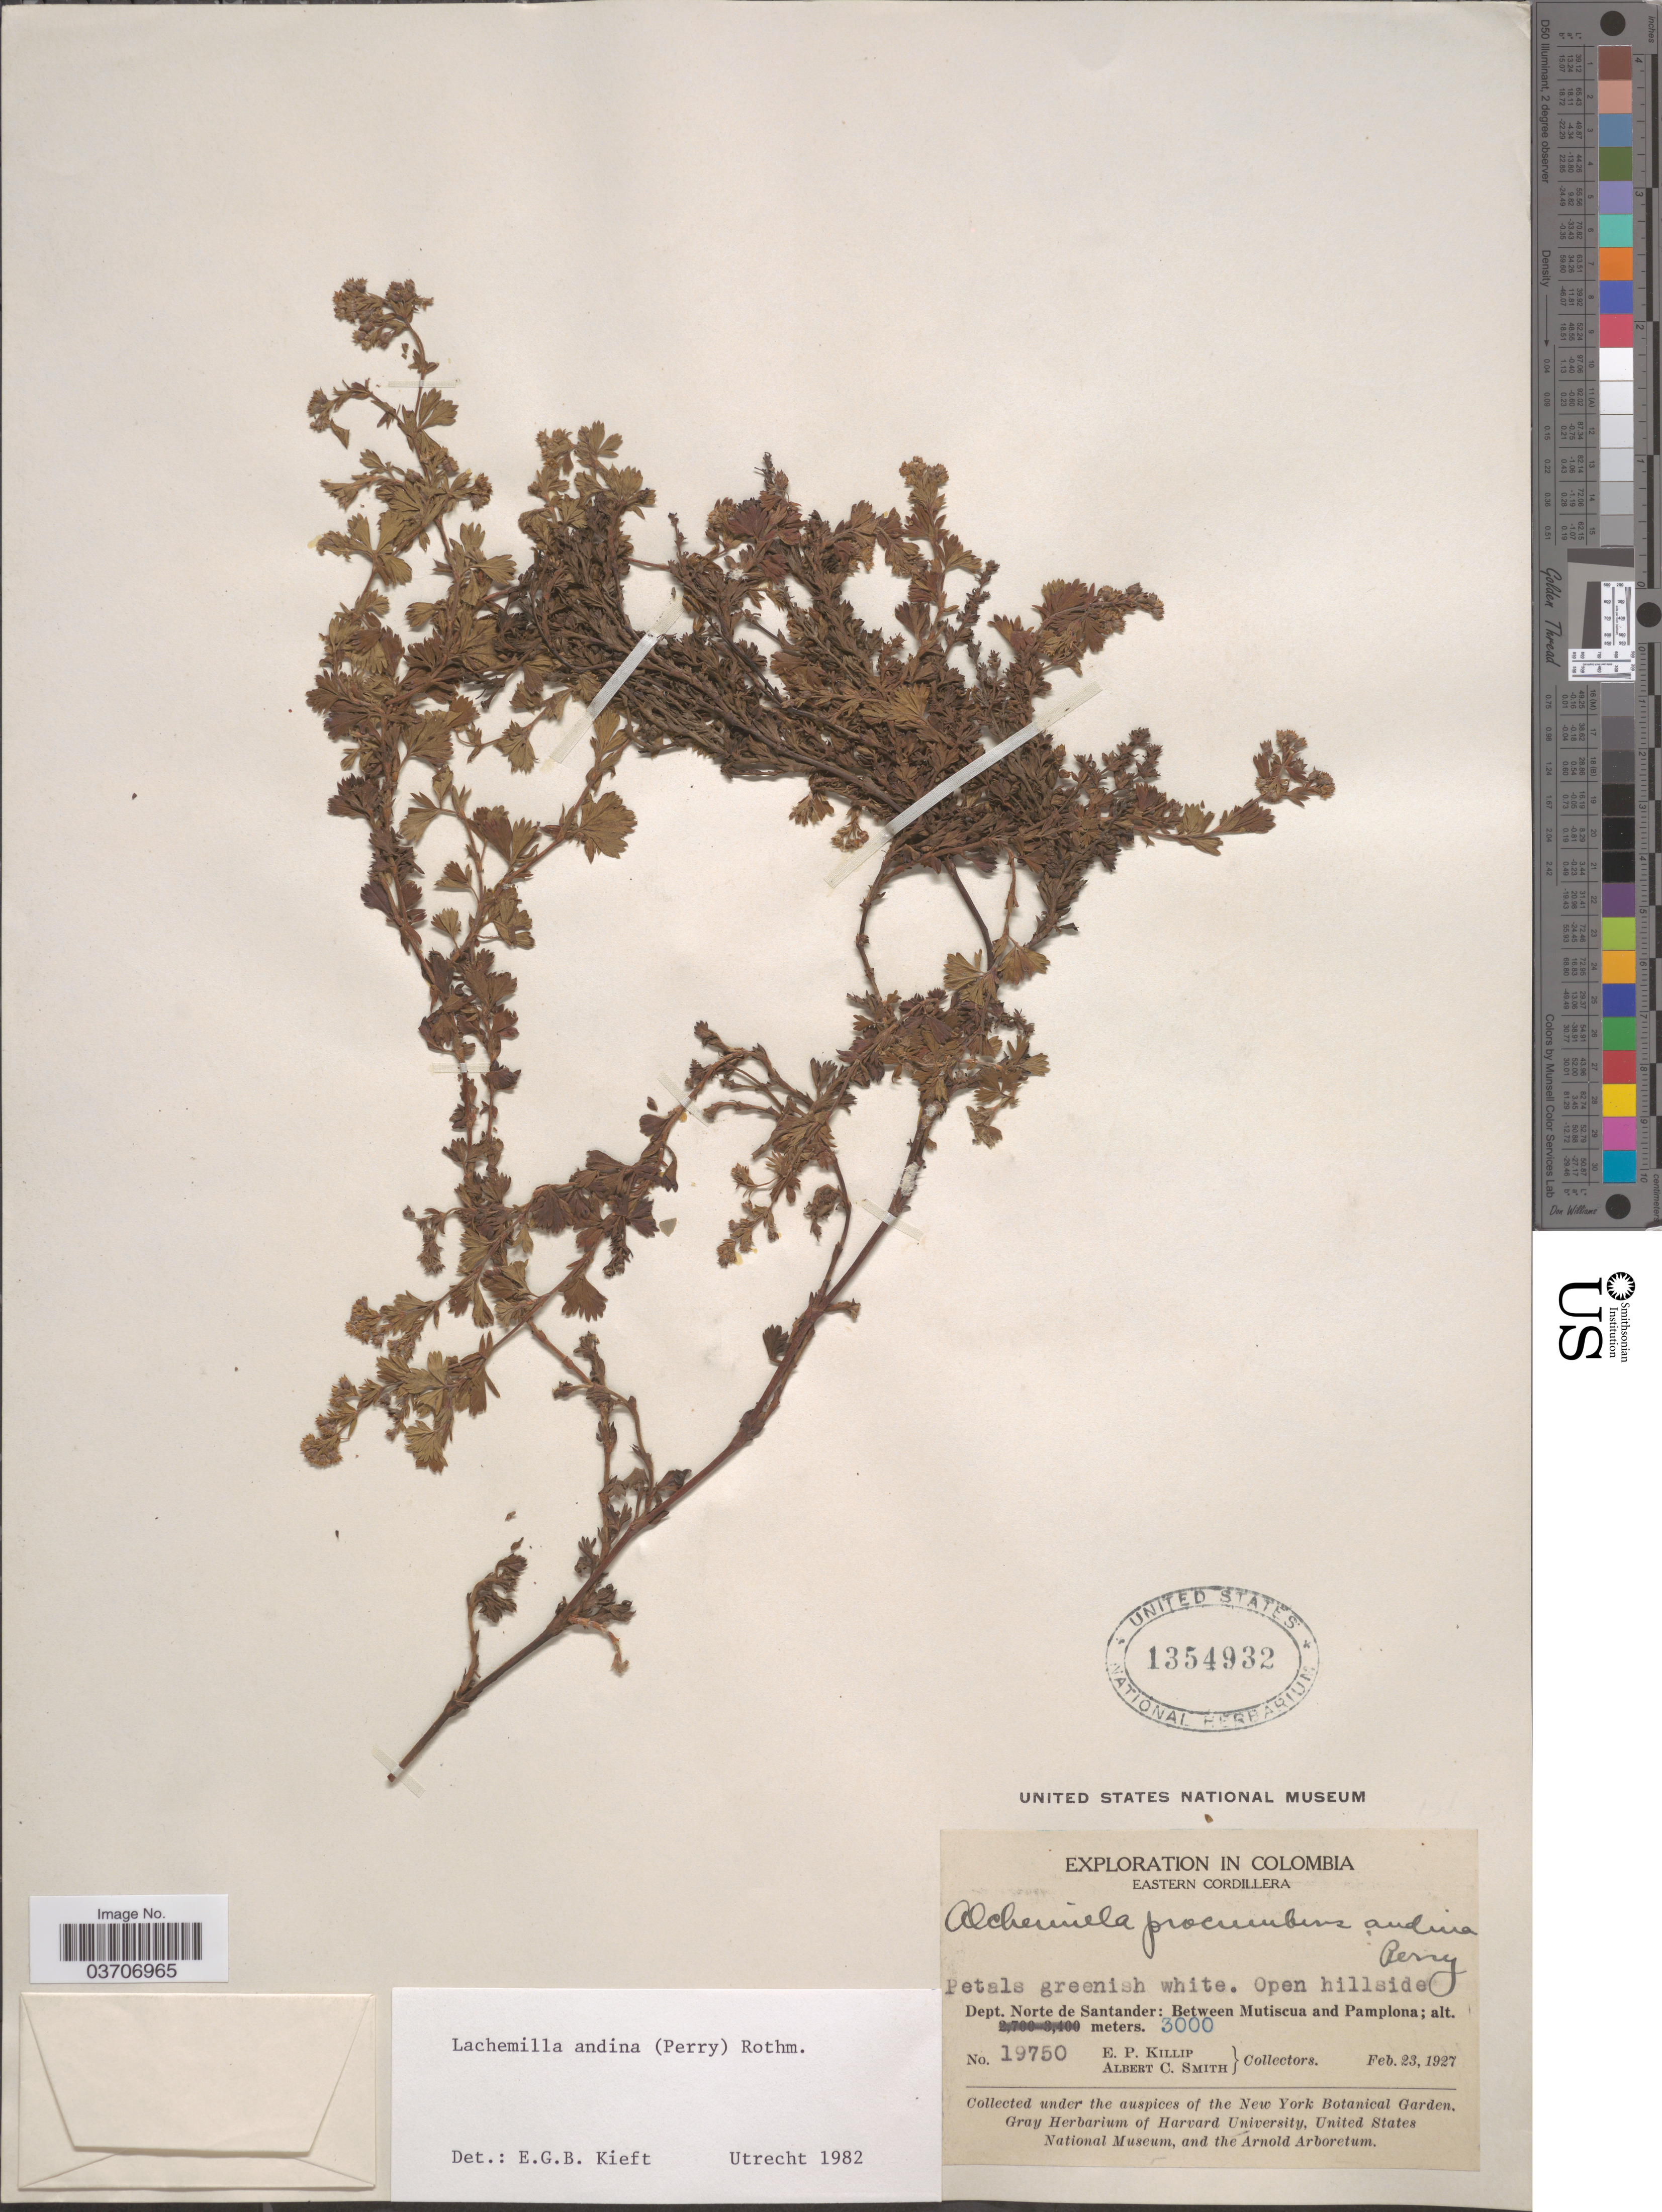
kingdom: Plantae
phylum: Tracheophyta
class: Magnoliopsida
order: Rosales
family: Rosaceae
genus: Lachemilla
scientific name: Lachemilla andina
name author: (L.M. Perry) Rothm.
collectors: E. P. Killip & A. C. Smith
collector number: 19750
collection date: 1927-02-23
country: Colombia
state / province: Norte de Santander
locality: Eastern Cordillera. Dept. Norte de Santander: Between Mutiscua and Pamplona.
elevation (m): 3000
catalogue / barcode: US 1354932